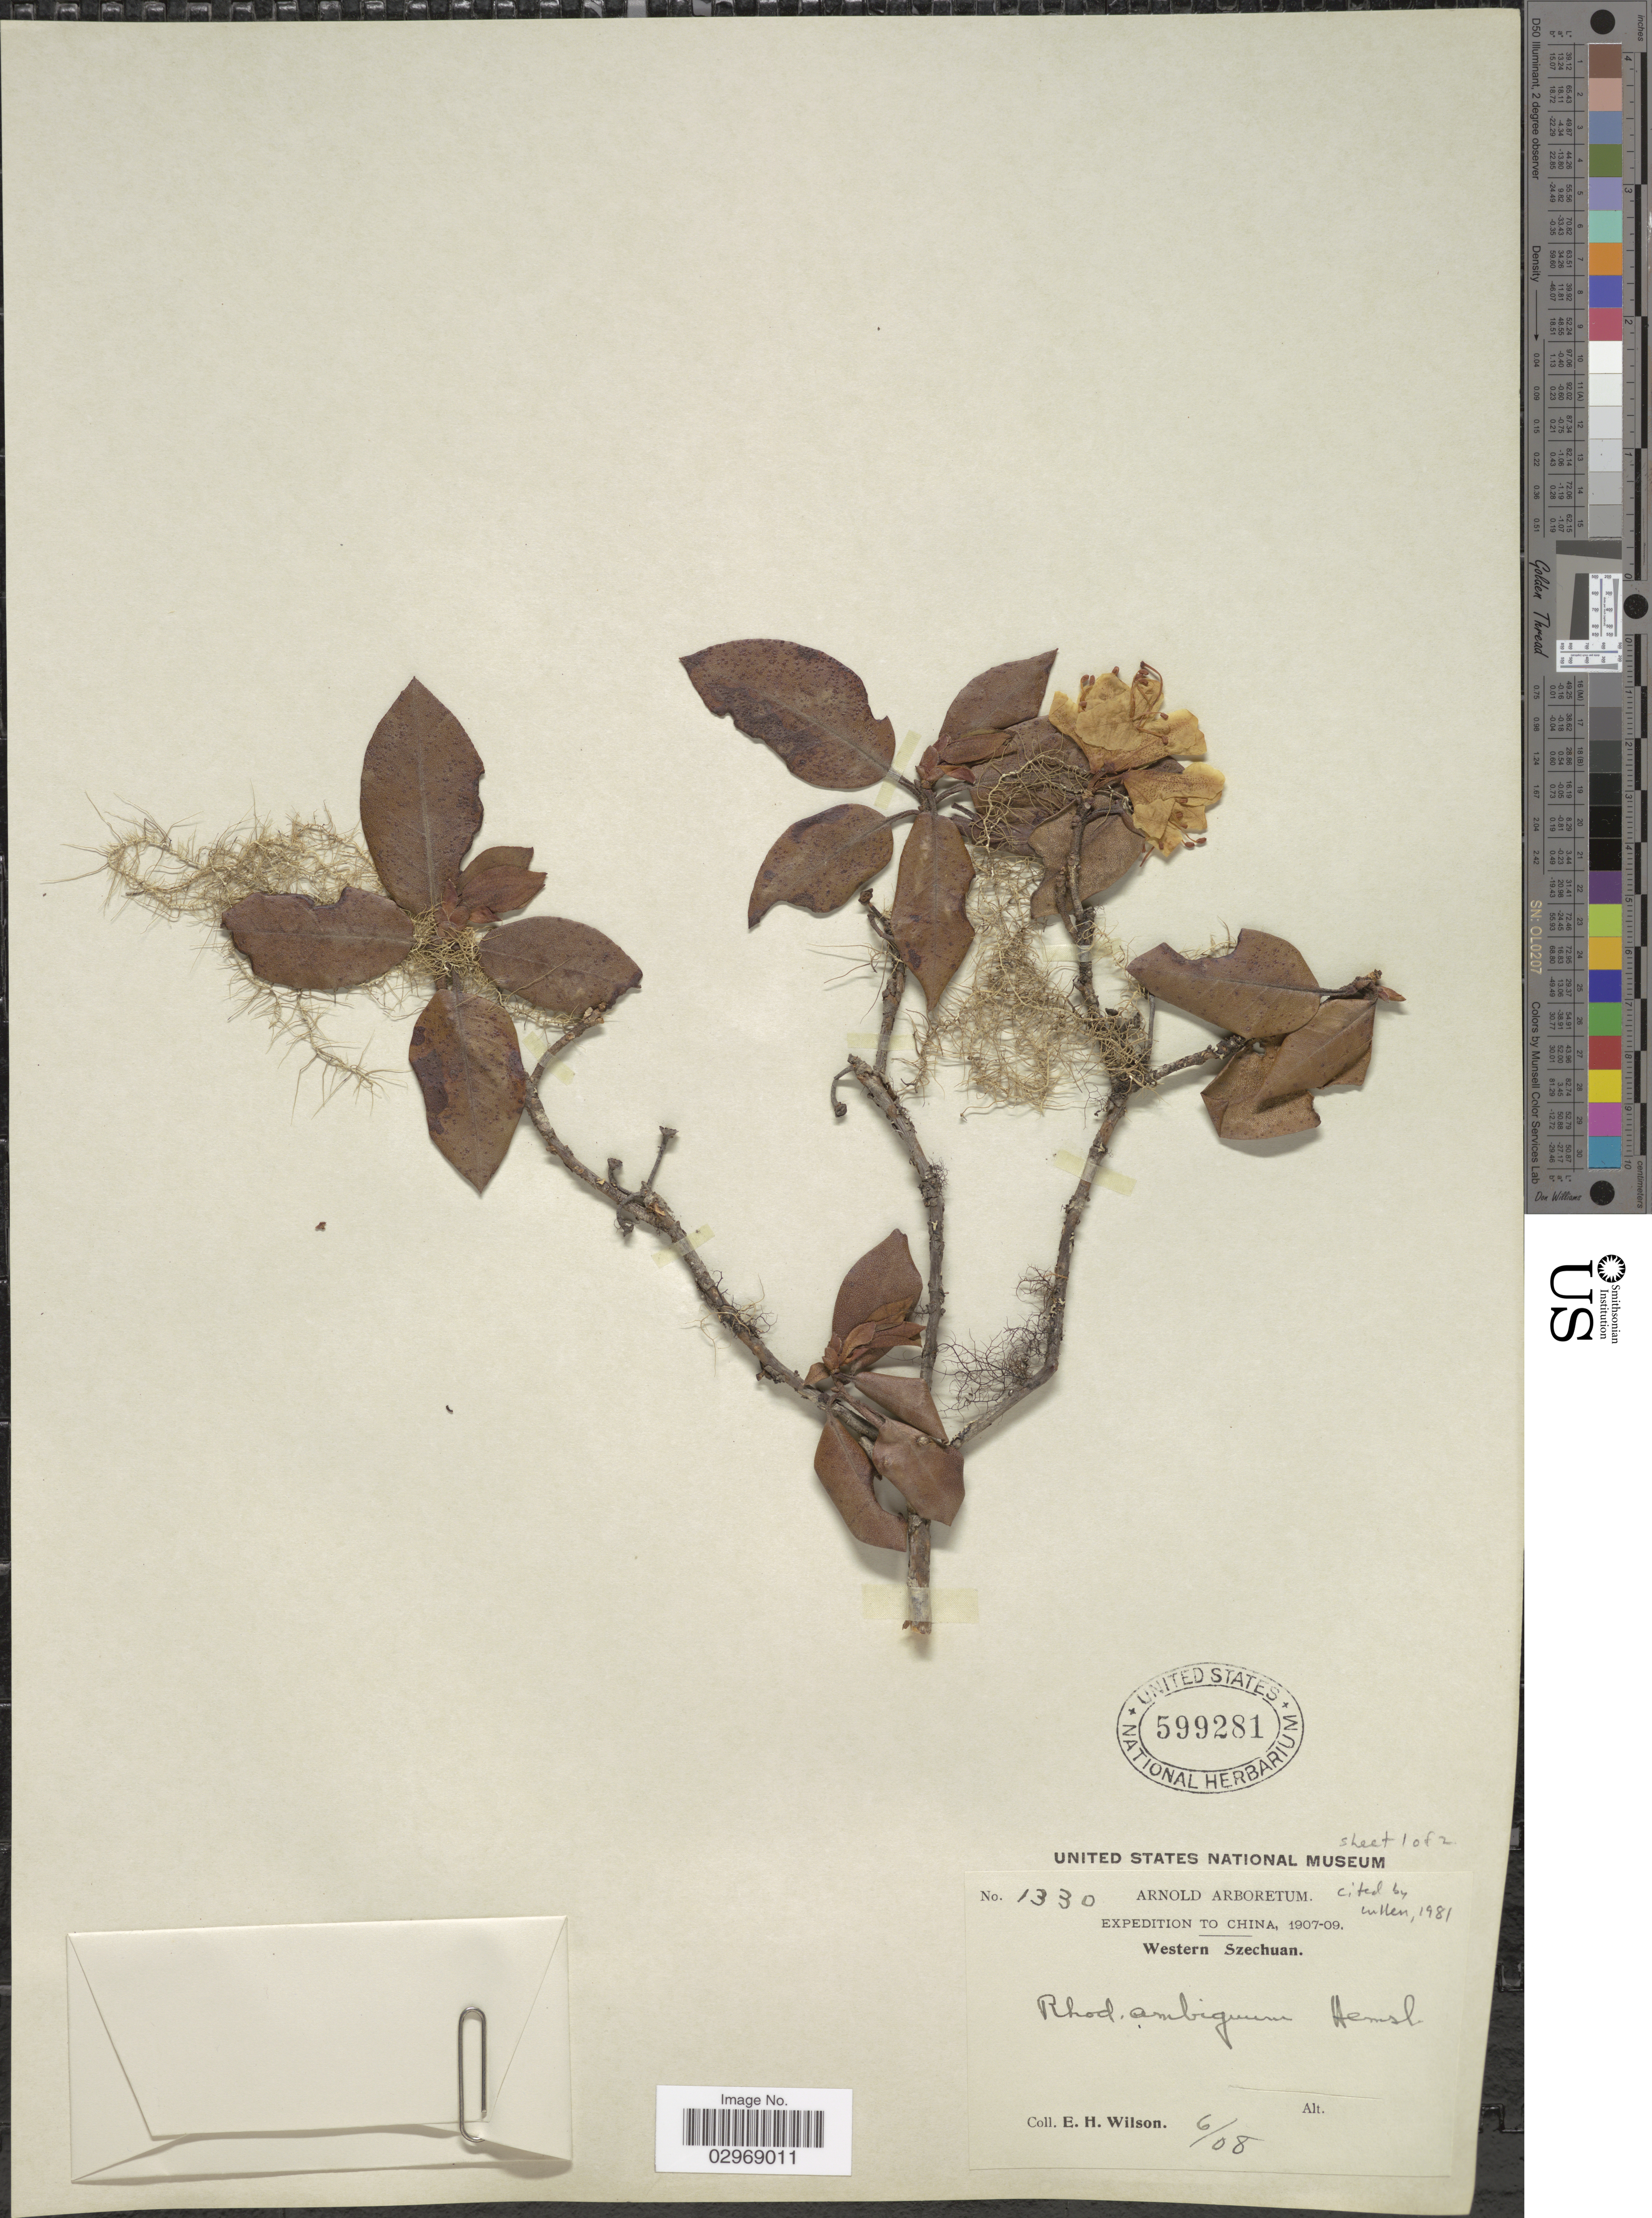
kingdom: Plantae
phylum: Tracheophyta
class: Magnoliopsida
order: Ericales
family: Ericaceae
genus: Rhododendron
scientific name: Rhododendron ambiguum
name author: Hemsl.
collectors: E. Wilson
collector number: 1330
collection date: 1908-06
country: China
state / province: Sichuan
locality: Western Szechuan.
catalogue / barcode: US 599281